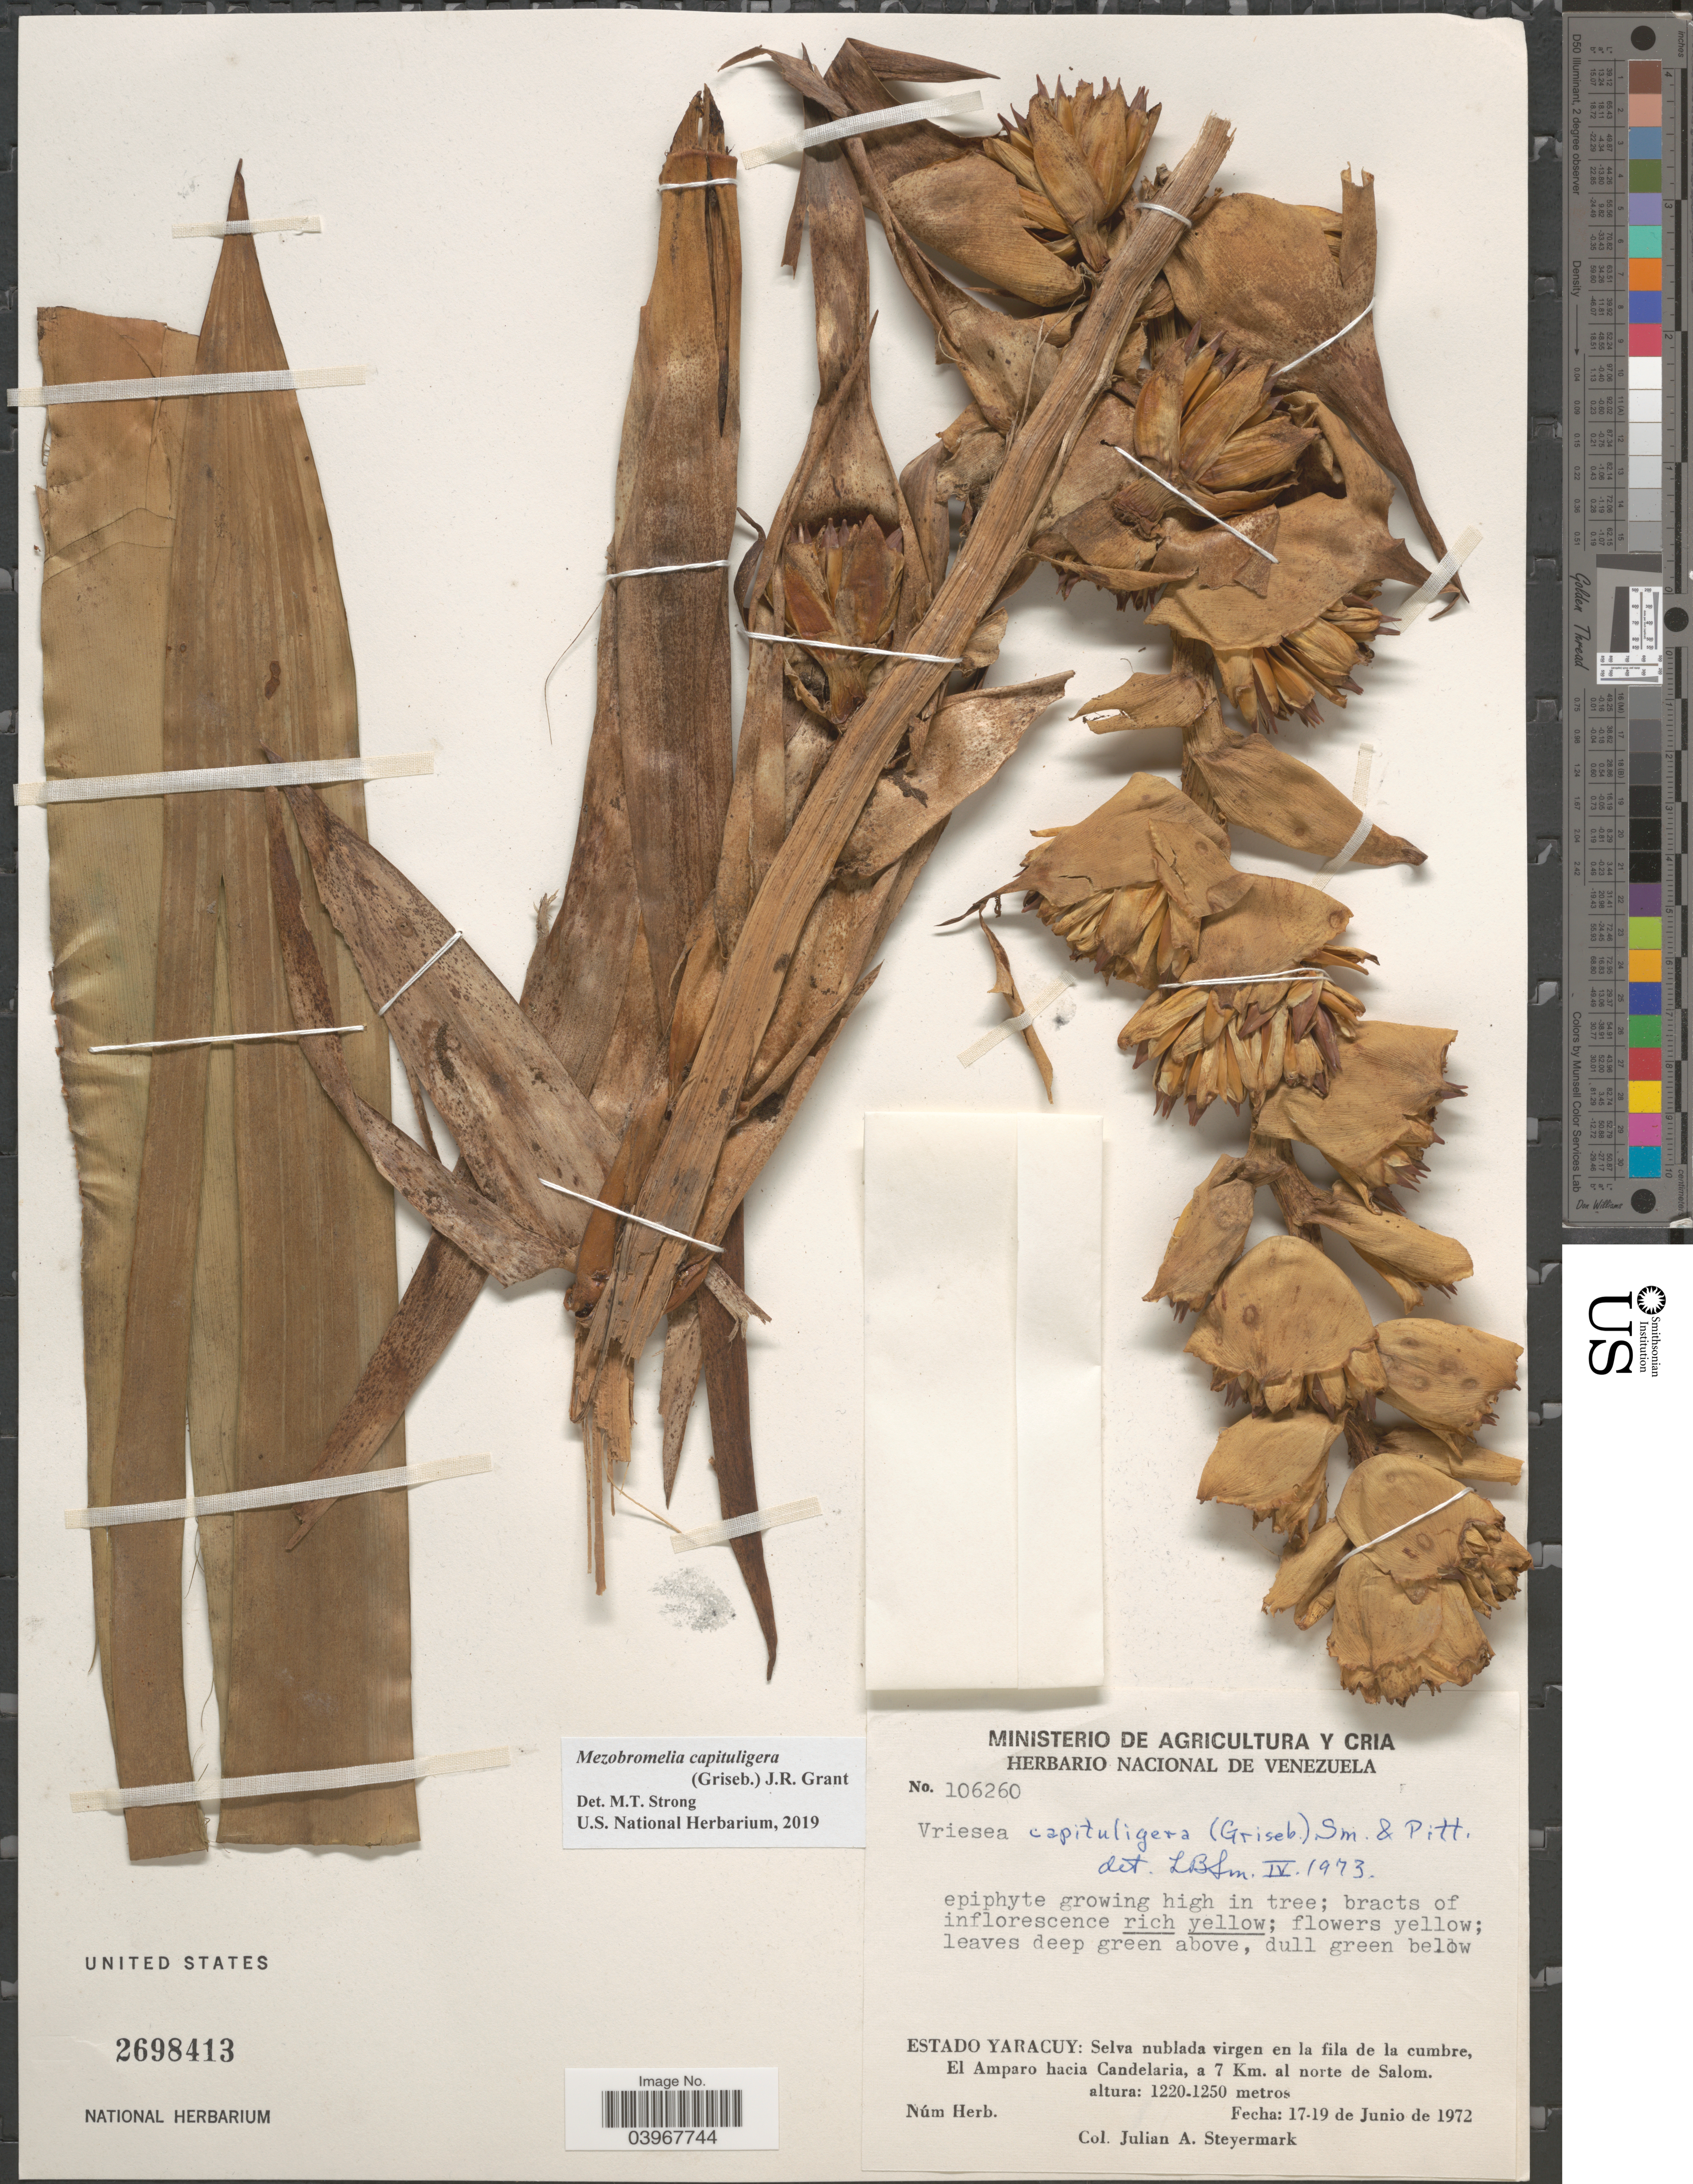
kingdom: Plantae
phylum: Tracheophyta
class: Liliopsida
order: Poales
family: Bromeliaceae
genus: Mezobromelia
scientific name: Mezobromelia capituligera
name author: (Griseb.) J.R. Grant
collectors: J. Steyermark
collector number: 106260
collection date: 1972-06-17/1972-06-19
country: Venezuela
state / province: Yaracuy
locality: Selva nublada virgen en la fila de la cumbre, El Amparo hacia Candelaria, a 7 Km. al norte de Salom.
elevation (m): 1220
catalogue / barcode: US 2698413